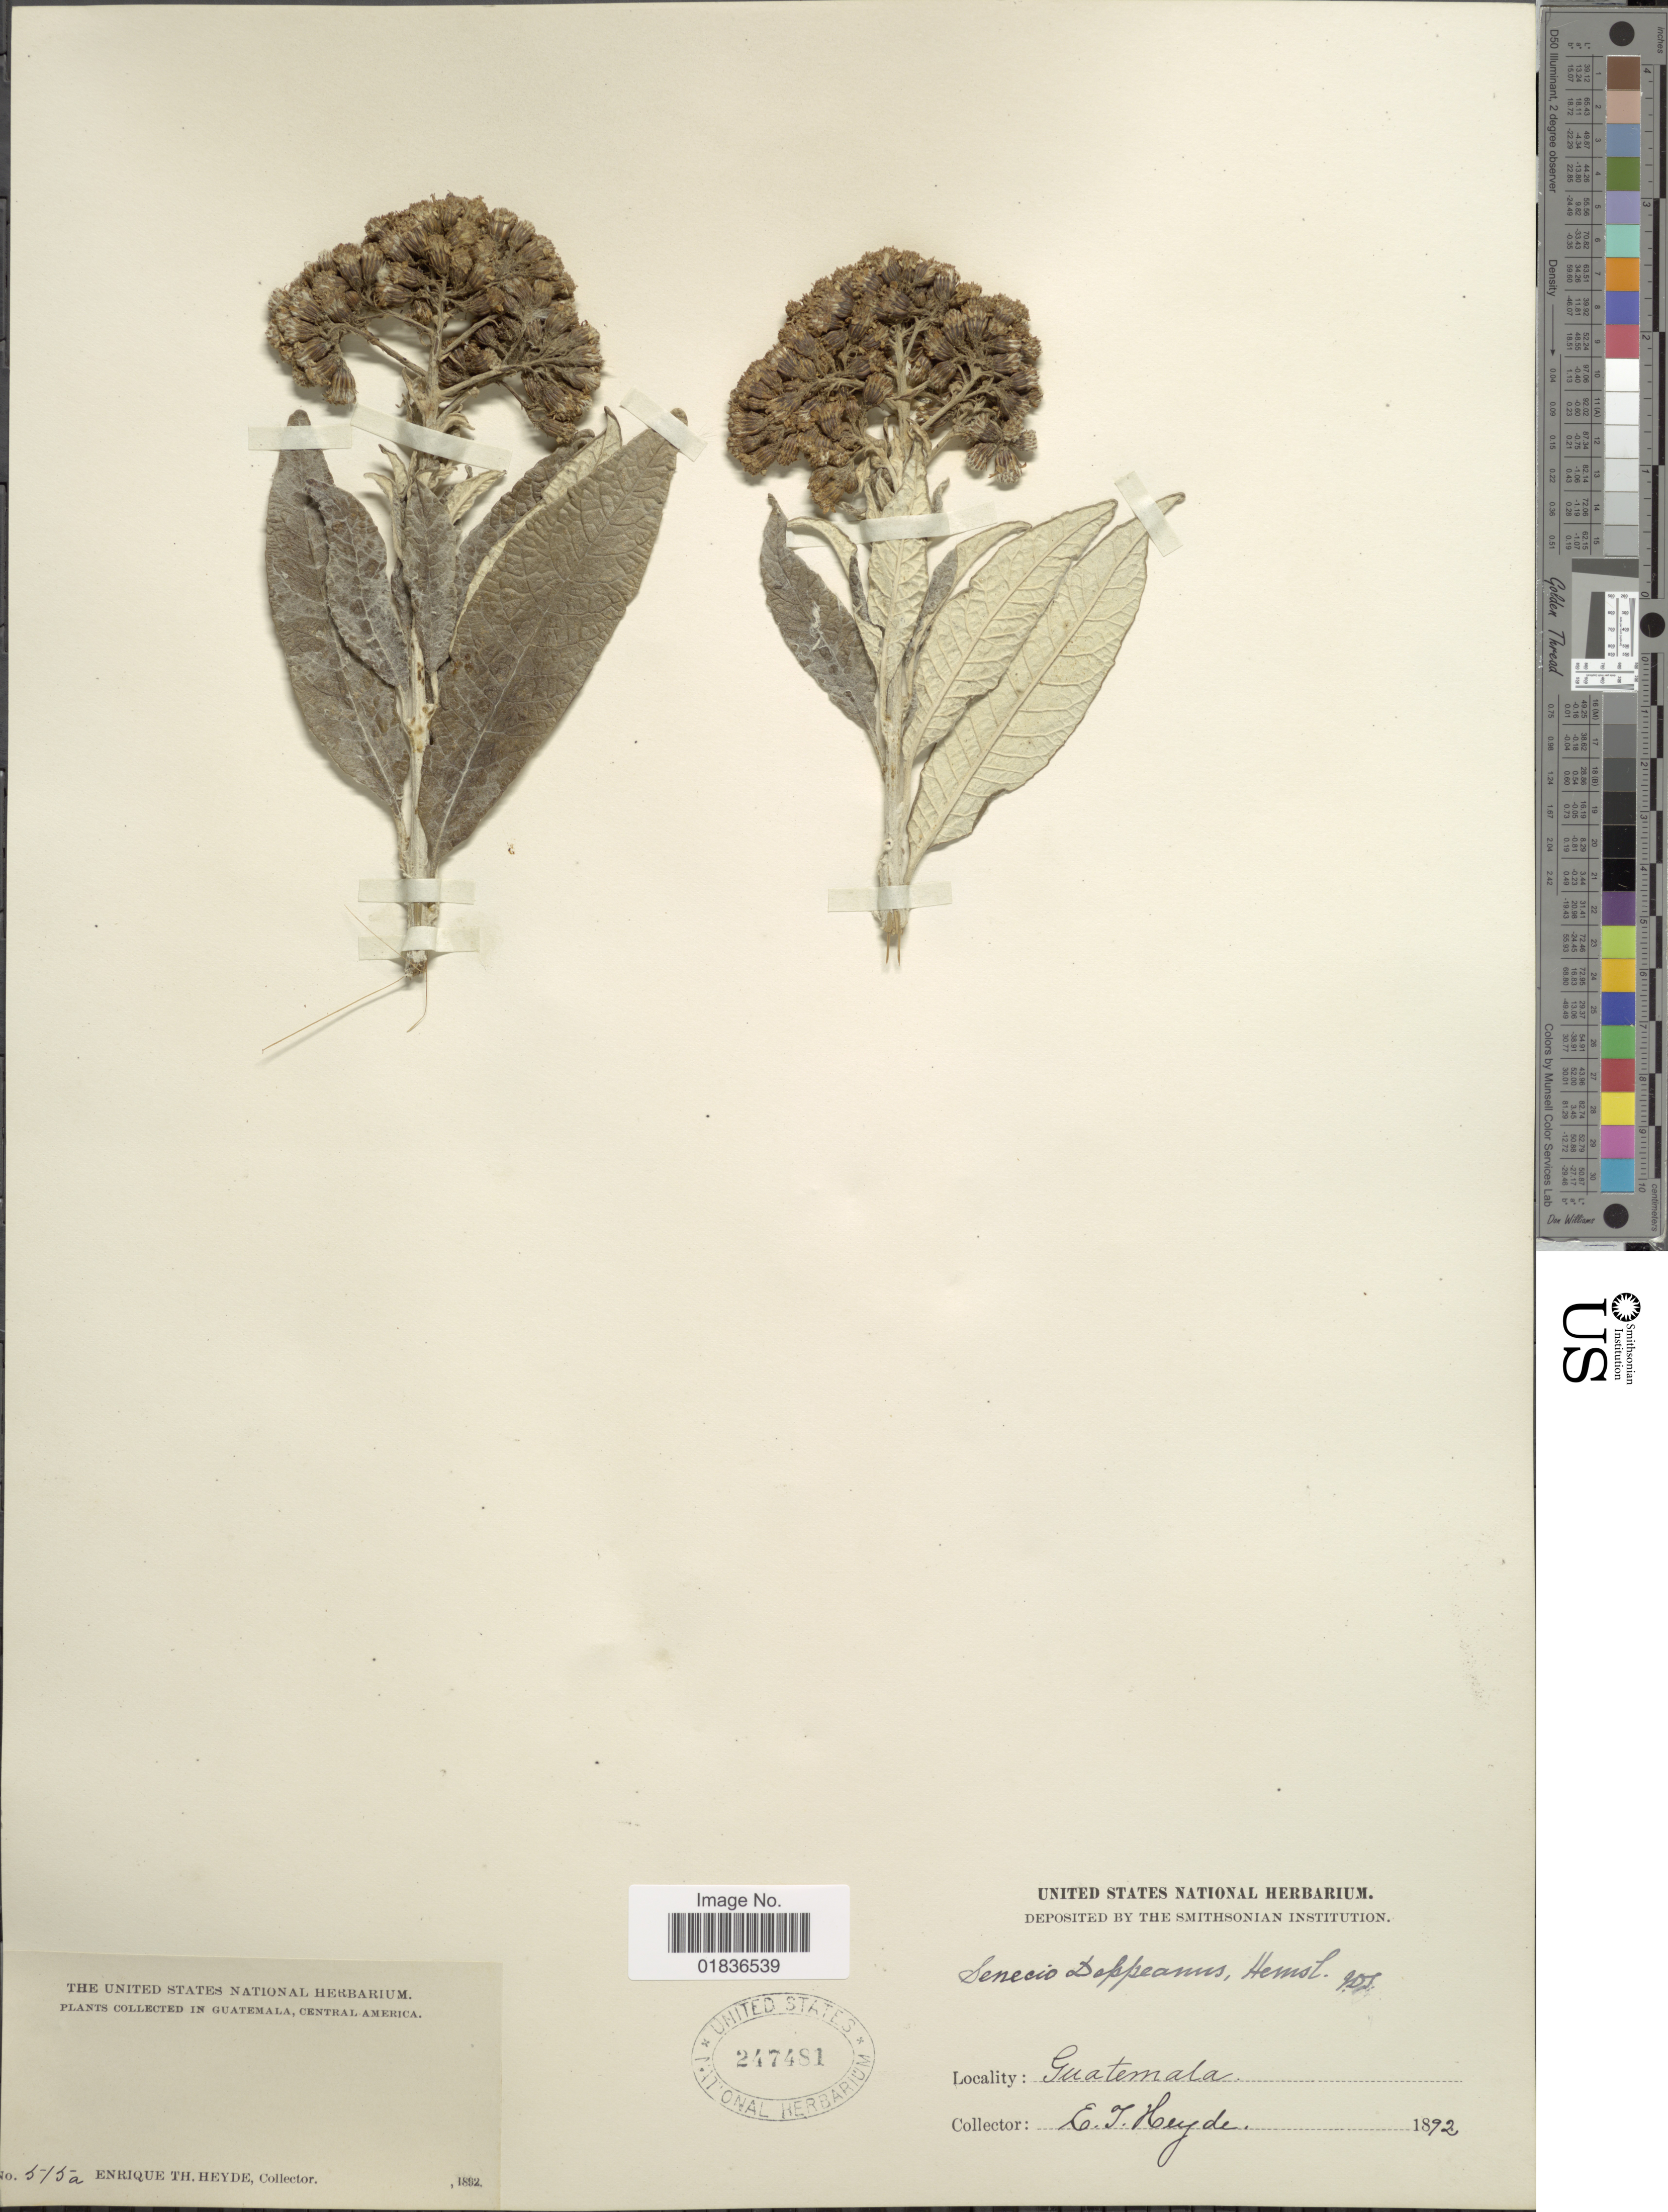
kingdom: Plantae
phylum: Tracheophyta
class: Magnoliopsida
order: Asterales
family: Asteraceae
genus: Senecio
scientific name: Senecio deppeanus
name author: Hemsl.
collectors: E. T. Heyde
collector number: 515a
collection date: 1892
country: Guatemala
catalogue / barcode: US 247481